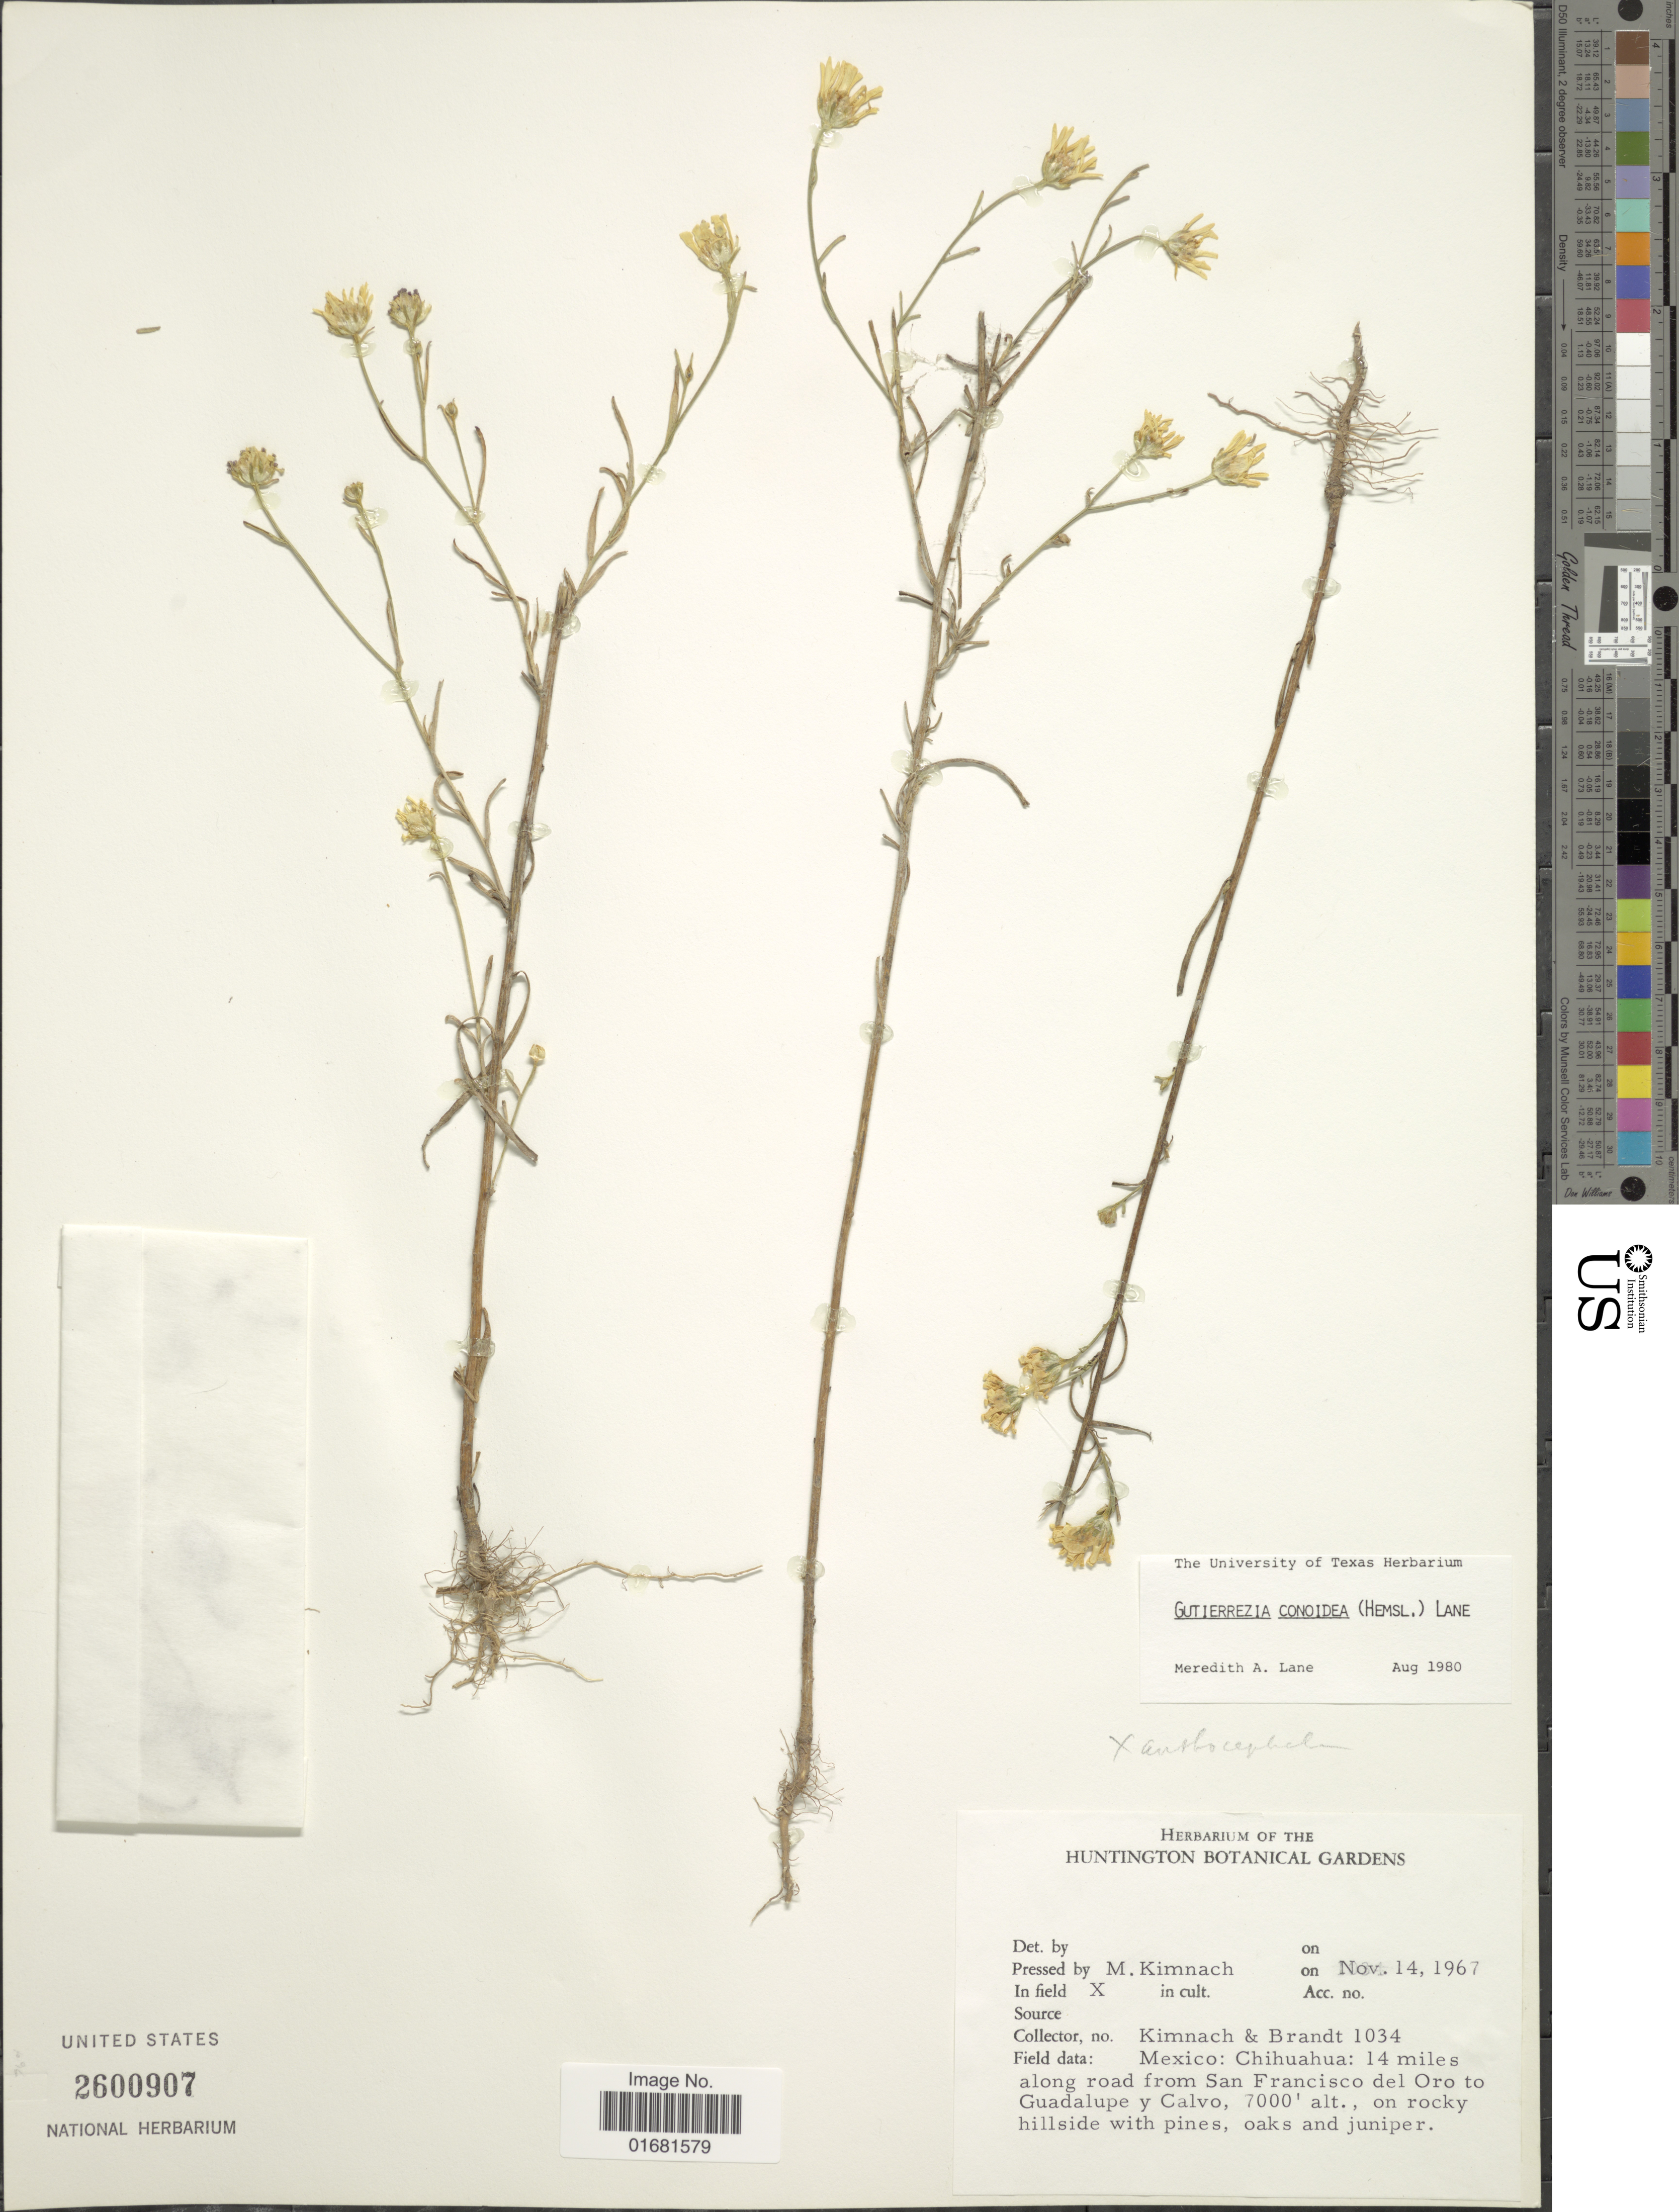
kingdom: Plantae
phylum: Tracheophyta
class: Magnoliopsida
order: Asterales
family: Asteraceae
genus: Gutierrezia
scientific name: Gutierrezia conoidea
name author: (Hemsl.) M.A. Lane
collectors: -. Kimnach & Brandt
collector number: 1034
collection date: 1967-11-14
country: Mexico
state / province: Chihuahua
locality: Mexico: Chihuahua: 14 miles along road from San Francisco del Oro to Guadalupe y Calvo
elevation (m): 2134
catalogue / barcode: US 2600907